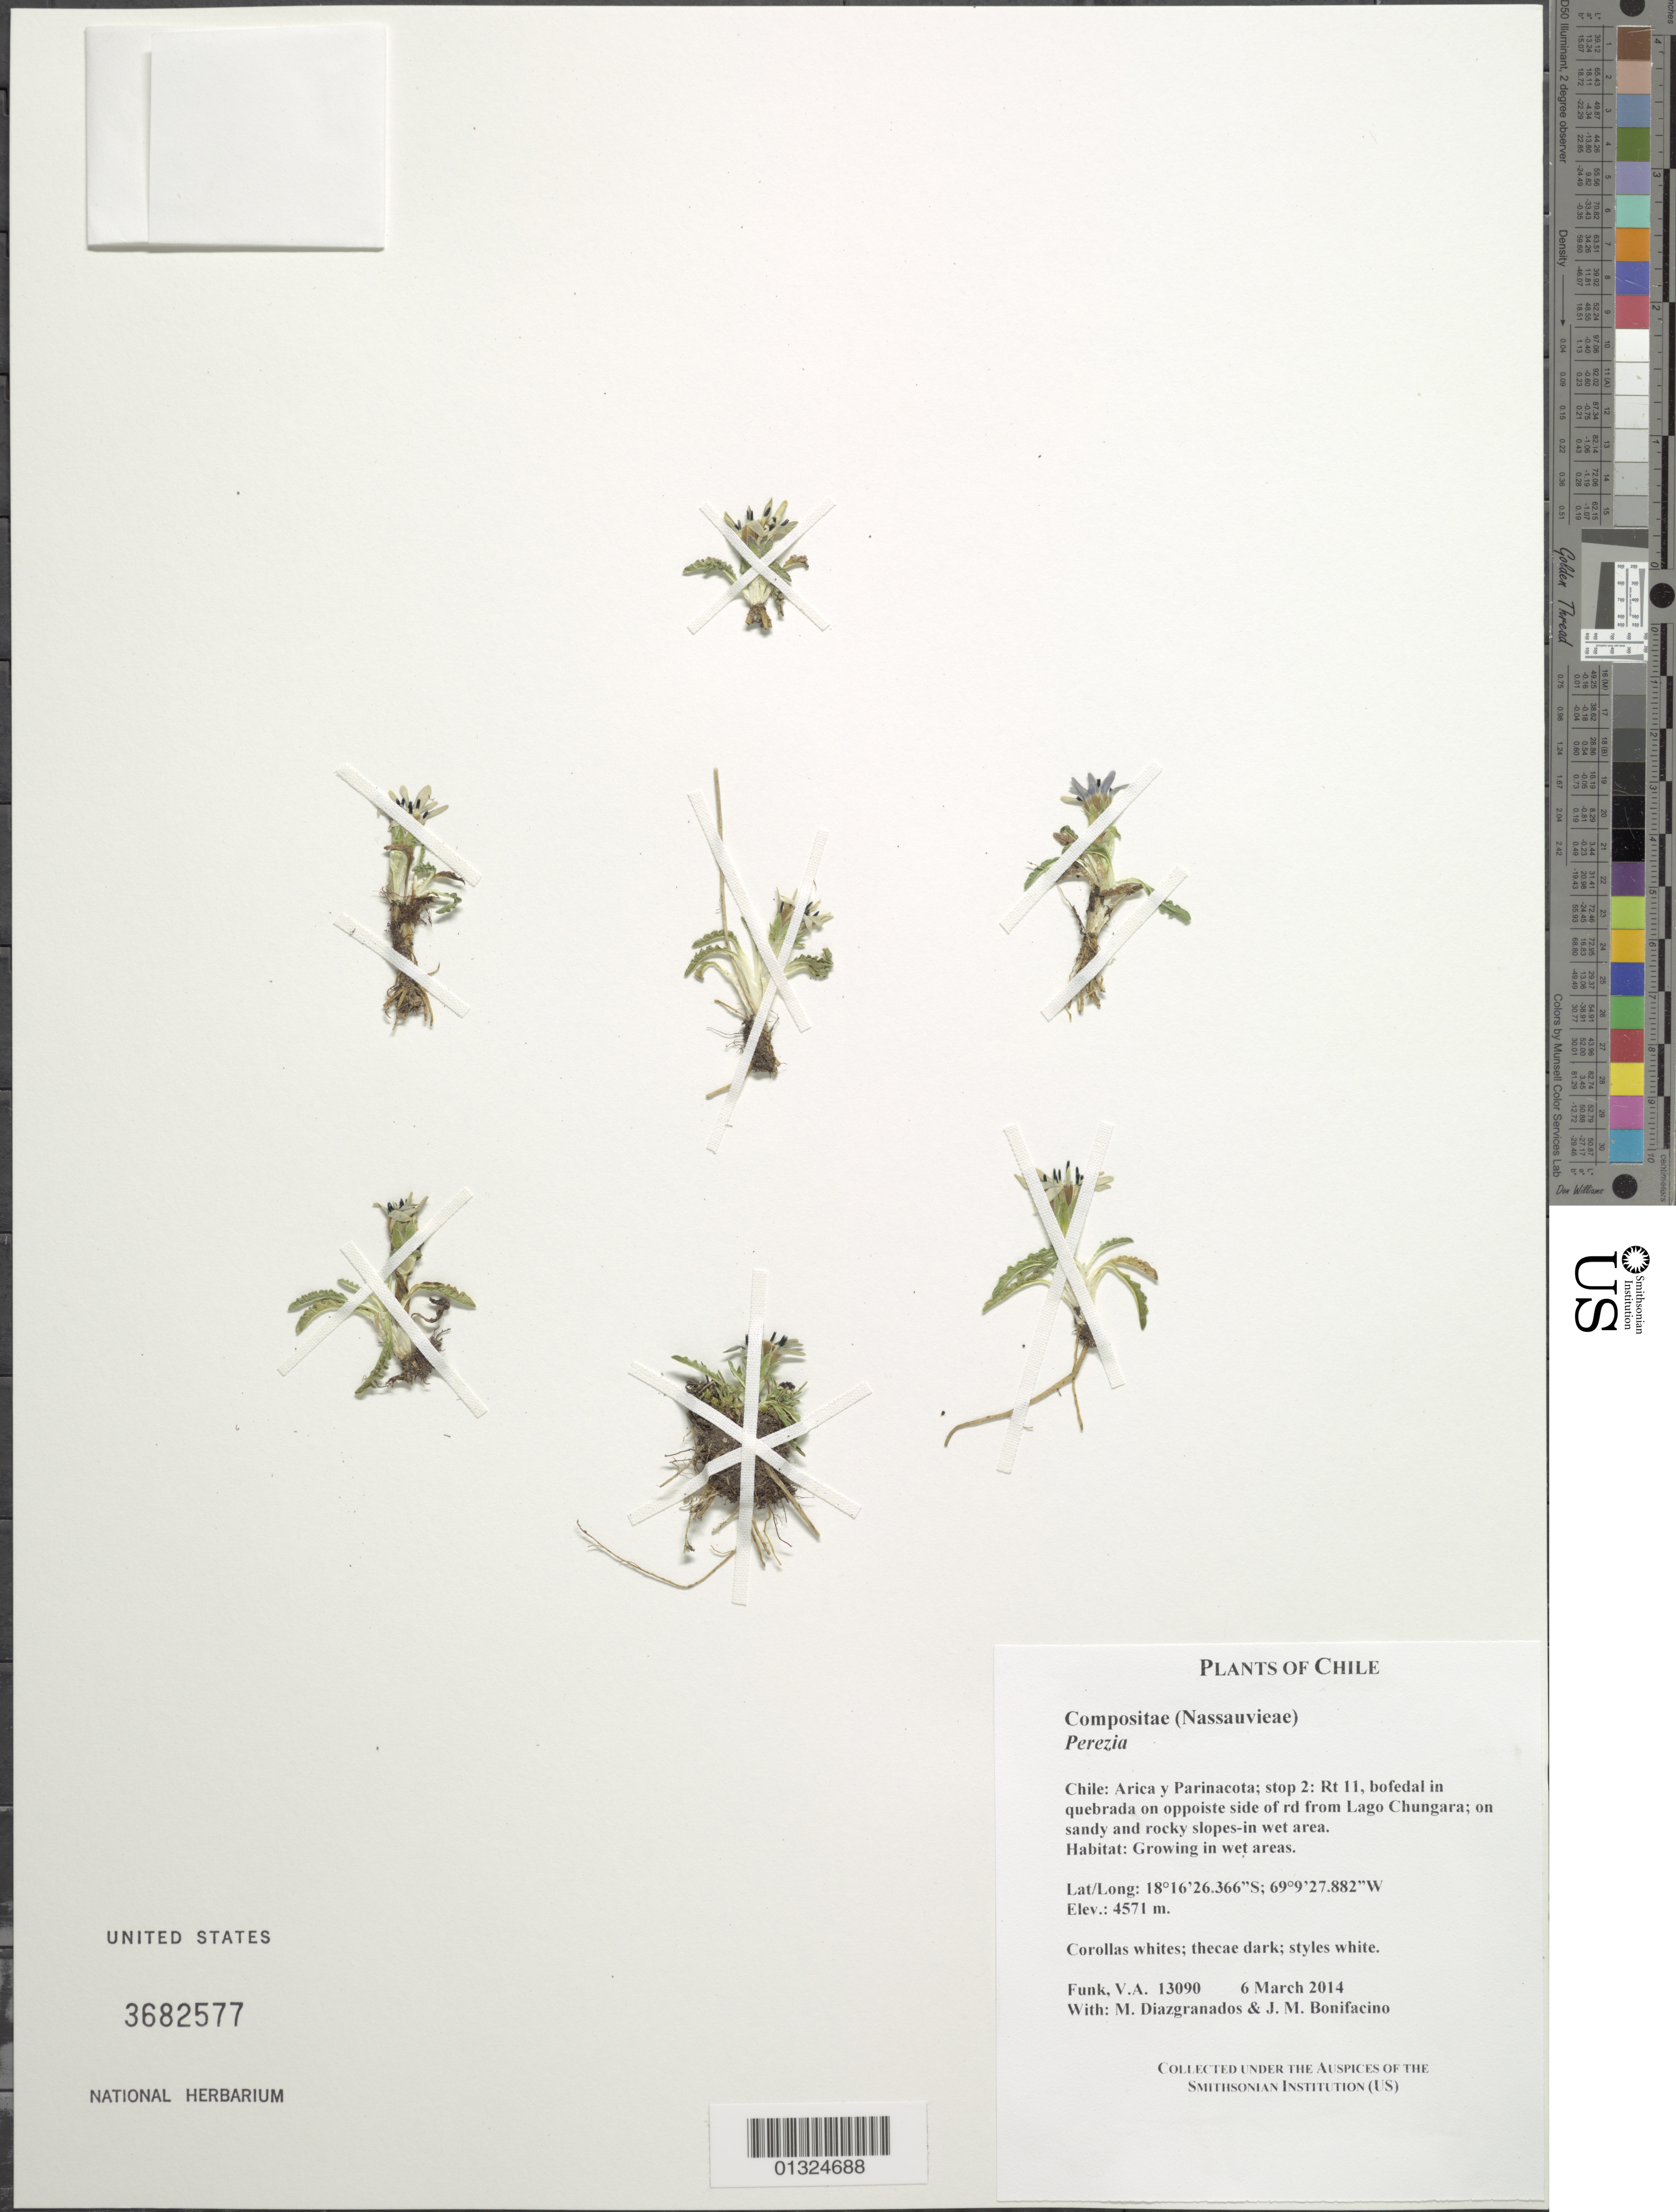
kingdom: Plantae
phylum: Tracheophyta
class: Magnoliopsida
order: Asterales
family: Asteraceae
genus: Perezia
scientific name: Perezia sp.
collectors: V. Funk, M. Diazgranados C. & M. Bonifacino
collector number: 13090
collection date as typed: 6 March 2014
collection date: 2014-03-06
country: Chile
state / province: Arica y Parinacota (XV)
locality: Rt 11, bofedal in quebrada on opposite side of road from Lago Chungara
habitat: On sandy and rocky slopes; in wet area. Growing in wet areas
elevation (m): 4571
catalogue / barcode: US 3682577